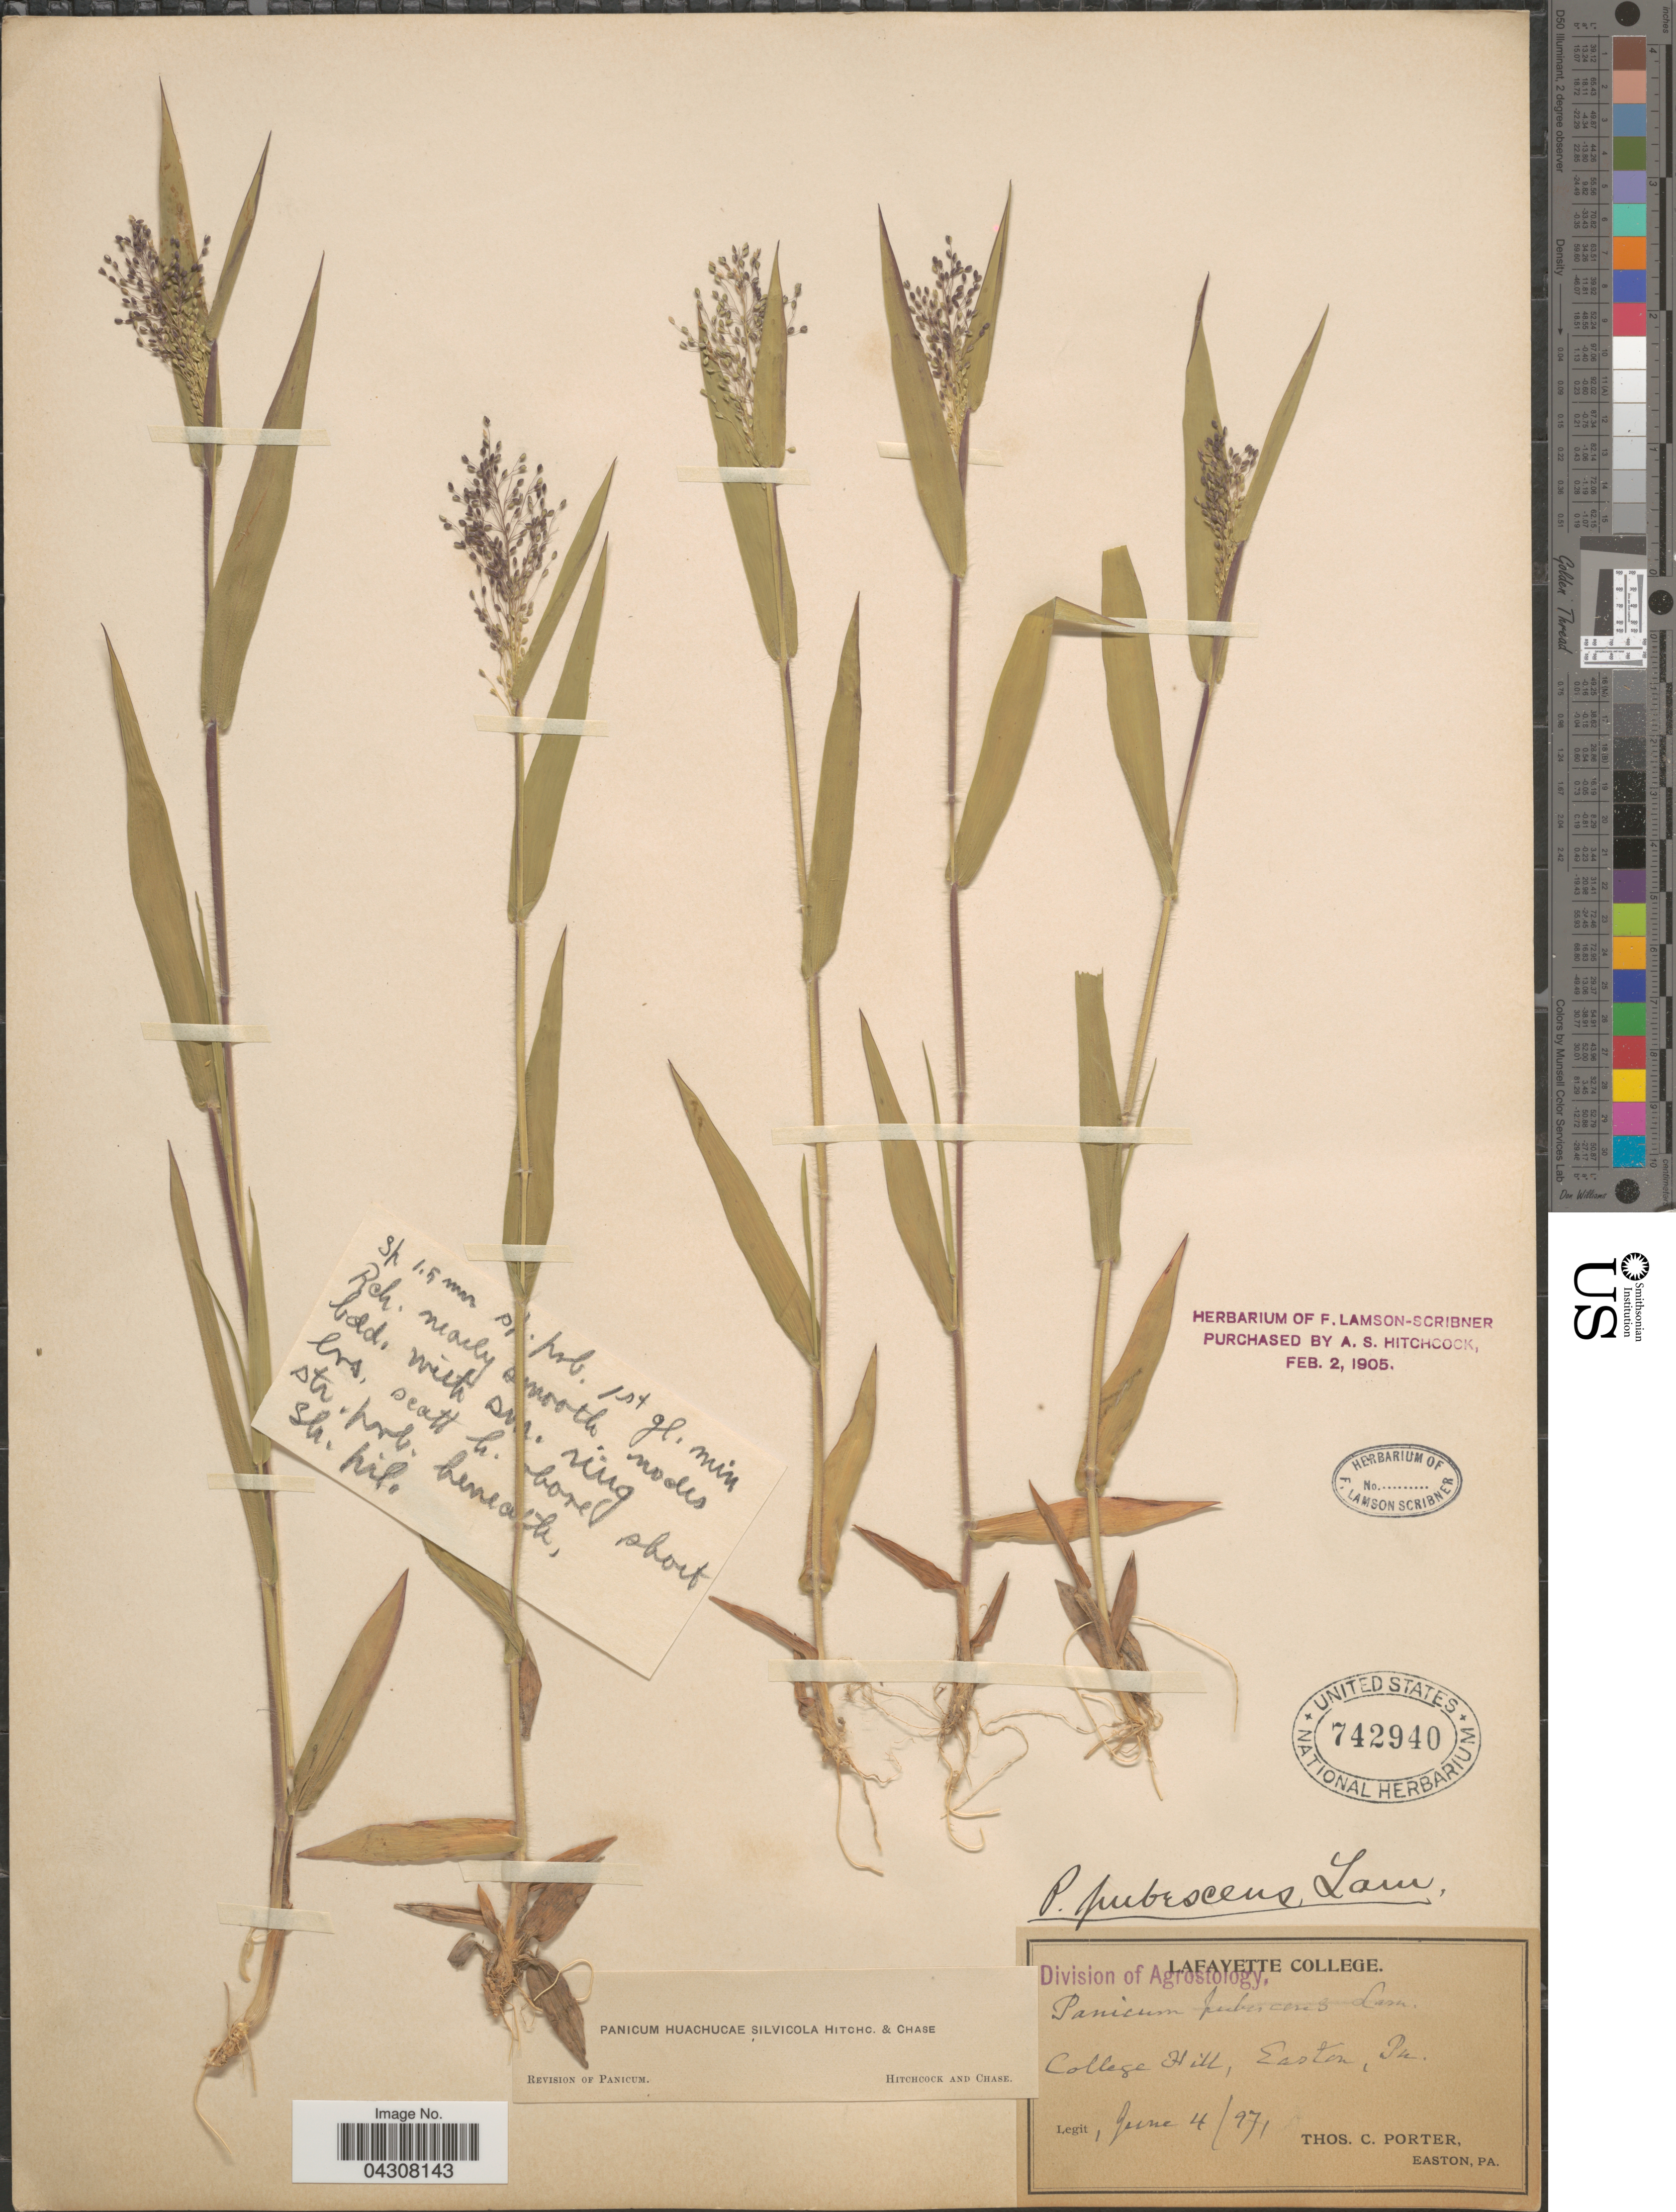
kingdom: Plantae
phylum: Tracheophyta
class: Liliopsida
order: Poales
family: Poaceae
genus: Dichanthelium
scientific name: Dichanthelium acuminatum var. acuminatum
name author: (Sw.) Gould & C.A. Clark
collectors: T. Porter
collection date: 1971-06-04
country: United States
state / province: Pennsylvania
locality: College Hill, Easton.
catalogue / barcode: US 742940